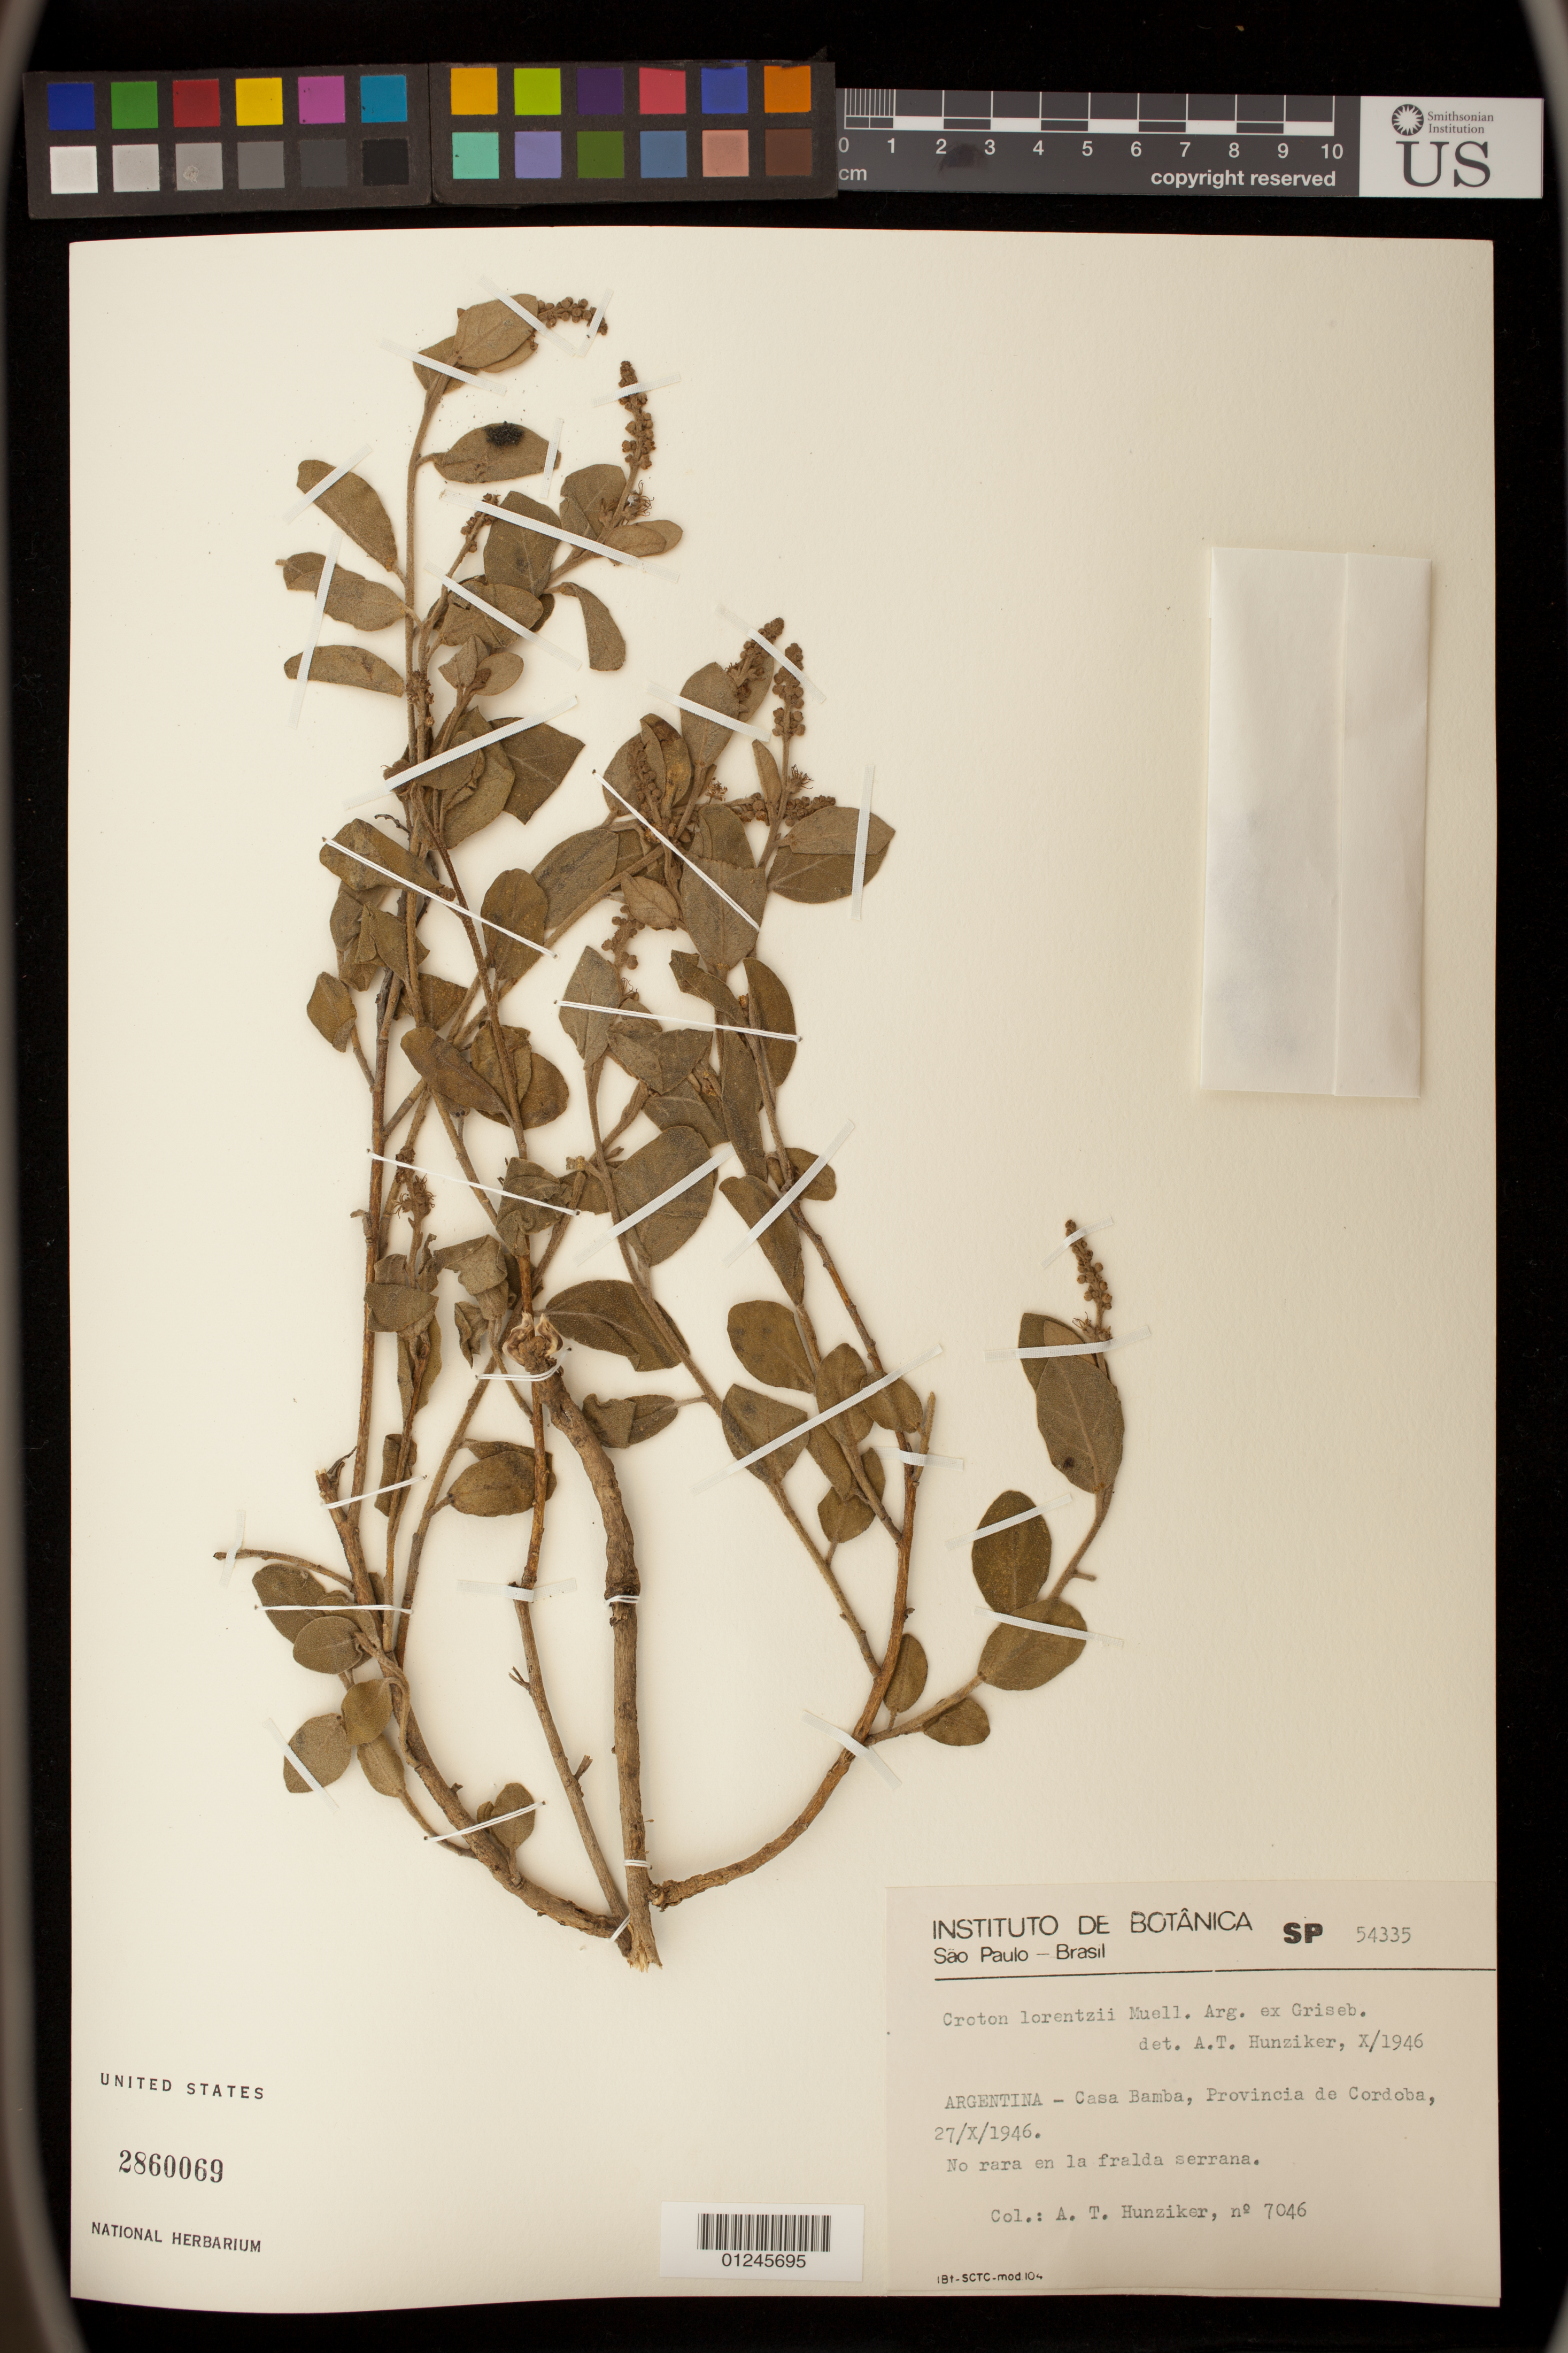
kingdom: Plantae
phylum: Tracheophyta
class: Magnoliopsida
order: Malpighiales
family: Euphorbiaceae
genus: Croton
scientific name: Croton lorentzii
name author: Müll. Arg. ex Griseb.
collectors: A. T. Hunziker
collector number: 7046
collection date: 1946-10-27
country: Argentina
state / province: Cordoba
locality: Casa Bamba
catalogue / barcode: US 2860069